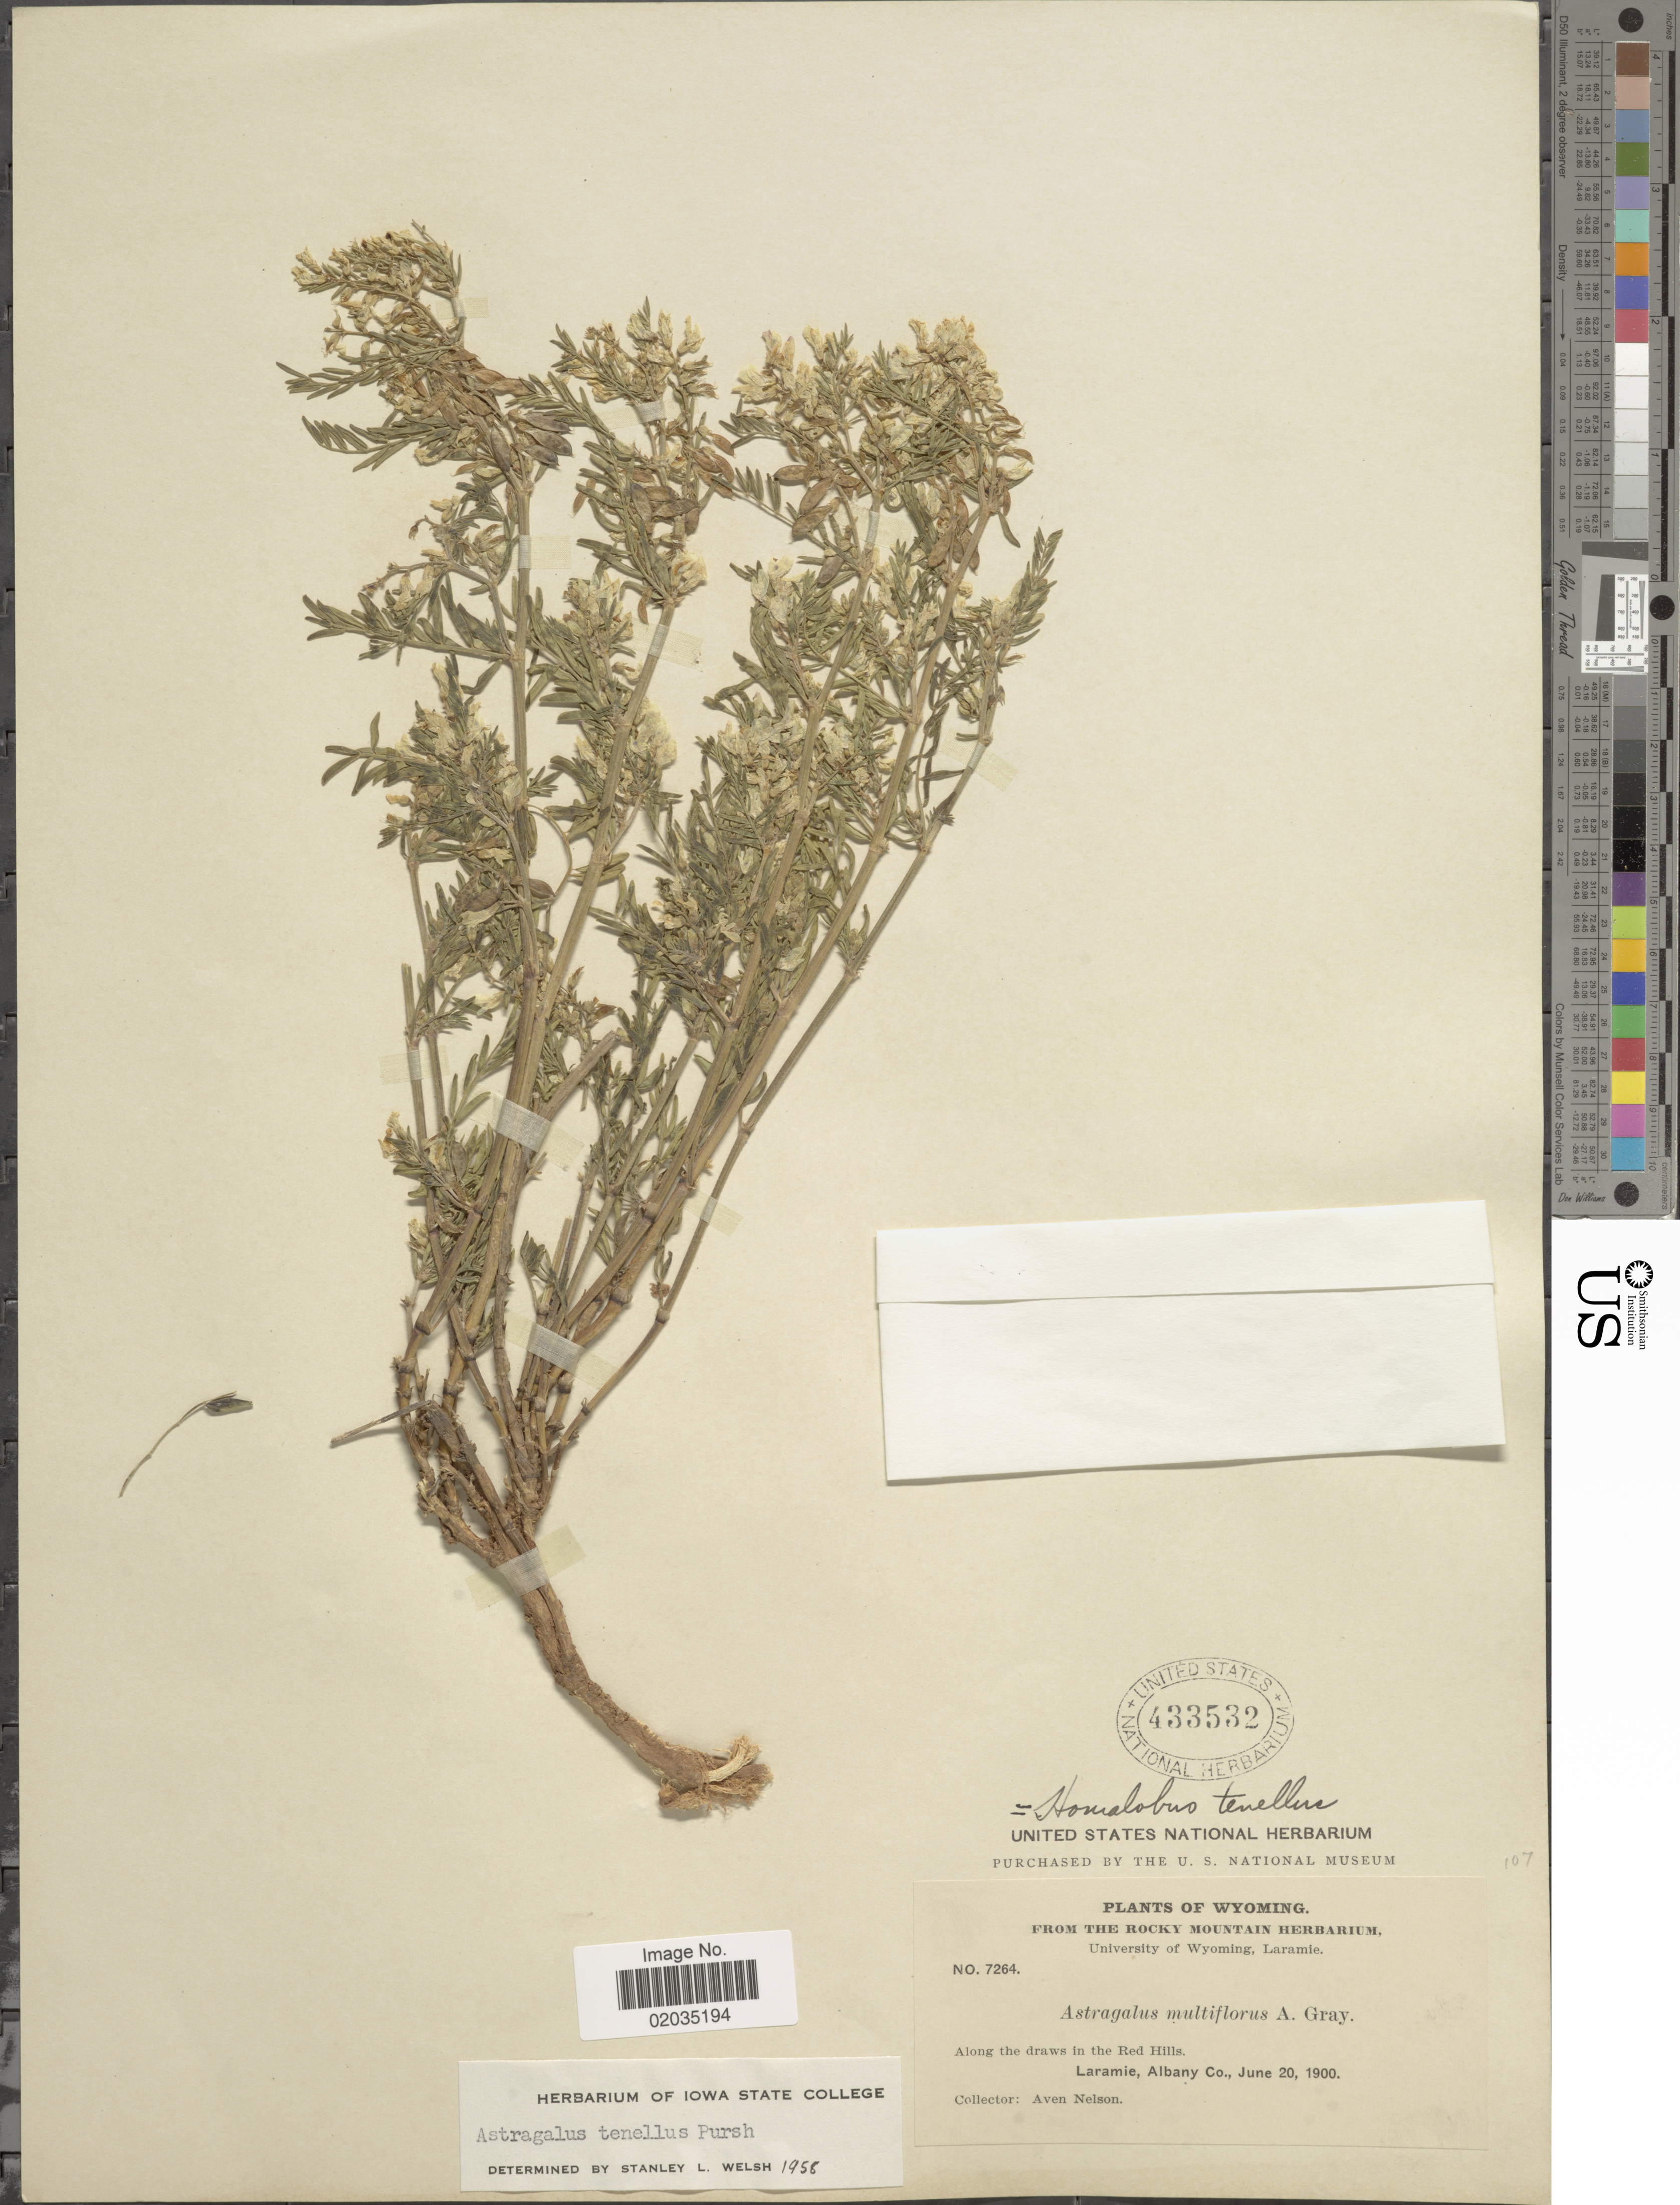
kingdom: Plantae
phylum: Tracheophyta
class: Magnoliopsida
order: Fabales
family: Fabaceae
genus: Astragalus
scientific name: Astragalus tenellus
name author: Pursh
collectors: A. Nelson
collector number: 7264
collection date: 1900-06-20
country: United States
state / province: Wyoming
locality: Along the draws in the Red Hills, Laramie, Albany Co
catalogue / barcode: US 433532